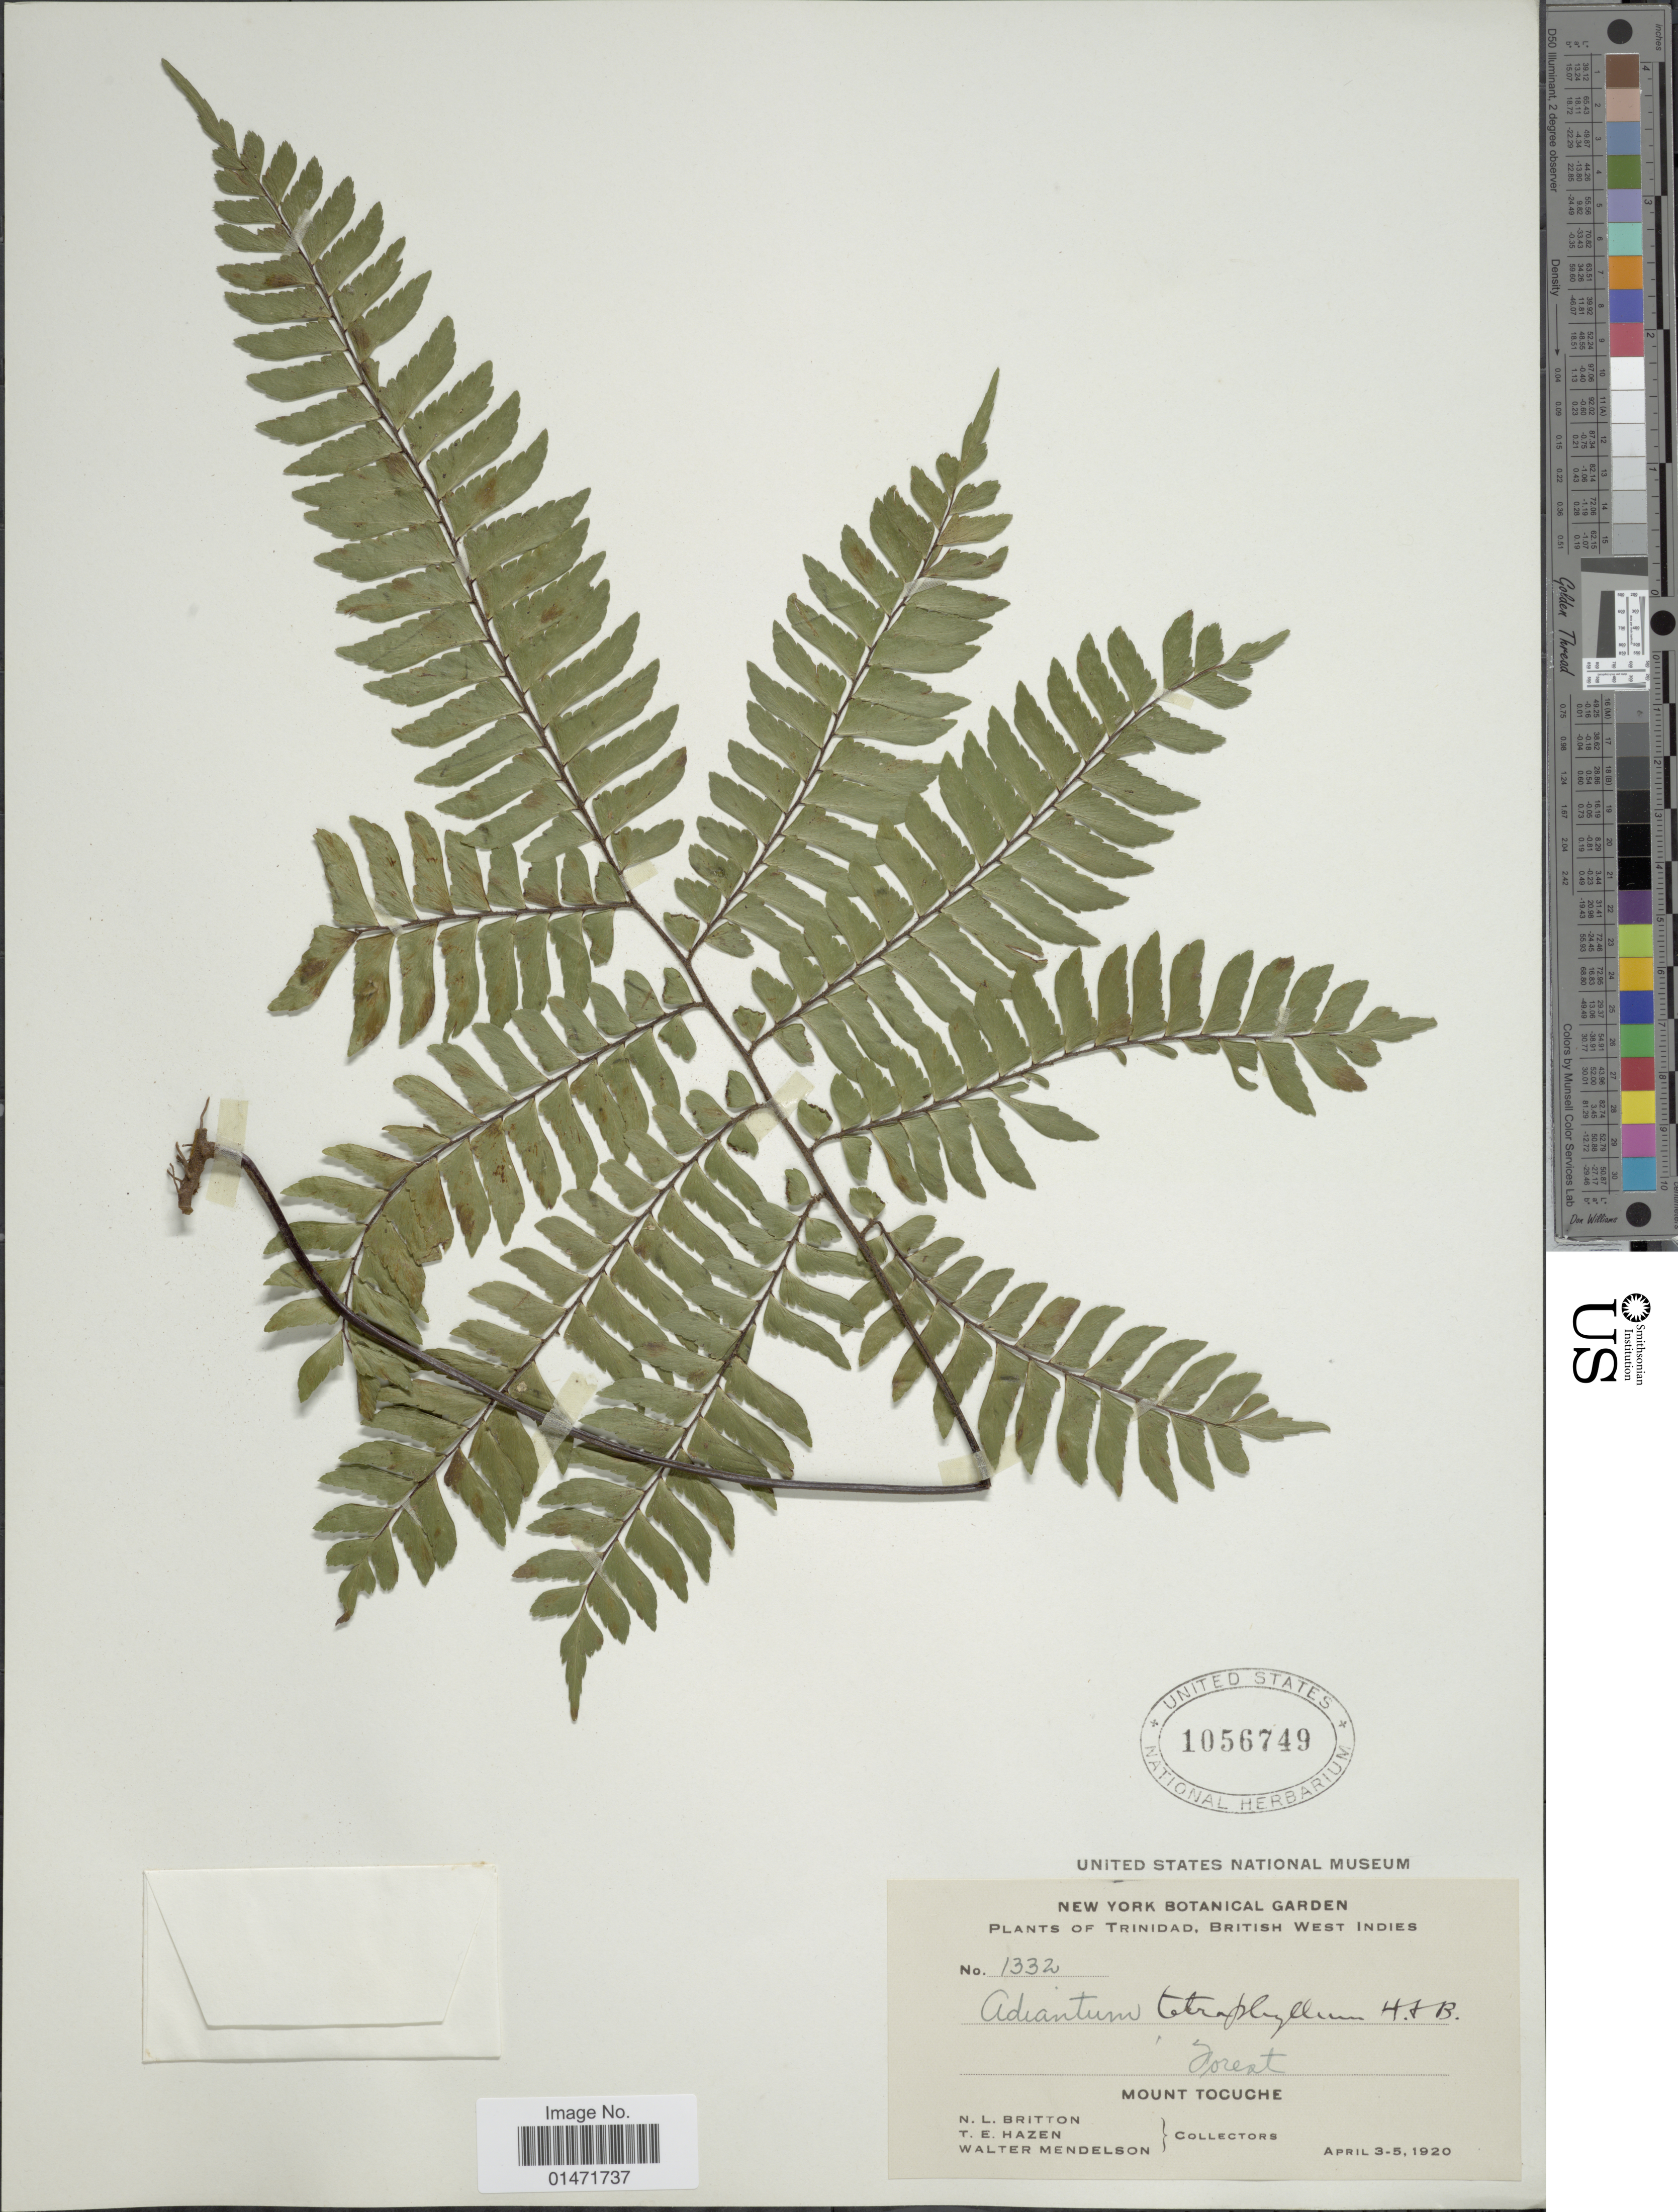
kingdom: Plantae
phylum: Tracheophyta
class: Polypodiopsida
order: Polypodiales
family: Pteridaceae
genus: Adiantum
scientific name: Adiantum tetraphyllum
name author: Humb. & Bonpl. ex Willd.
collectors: N. Britton, T. E. Hazen & W. Mendelson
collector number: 1332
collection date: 1920-04-03/1920-04-05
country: Trinidad and Tobago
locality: Trinidad, British West Indies. Mount Tocuche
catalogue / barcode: US 1056749